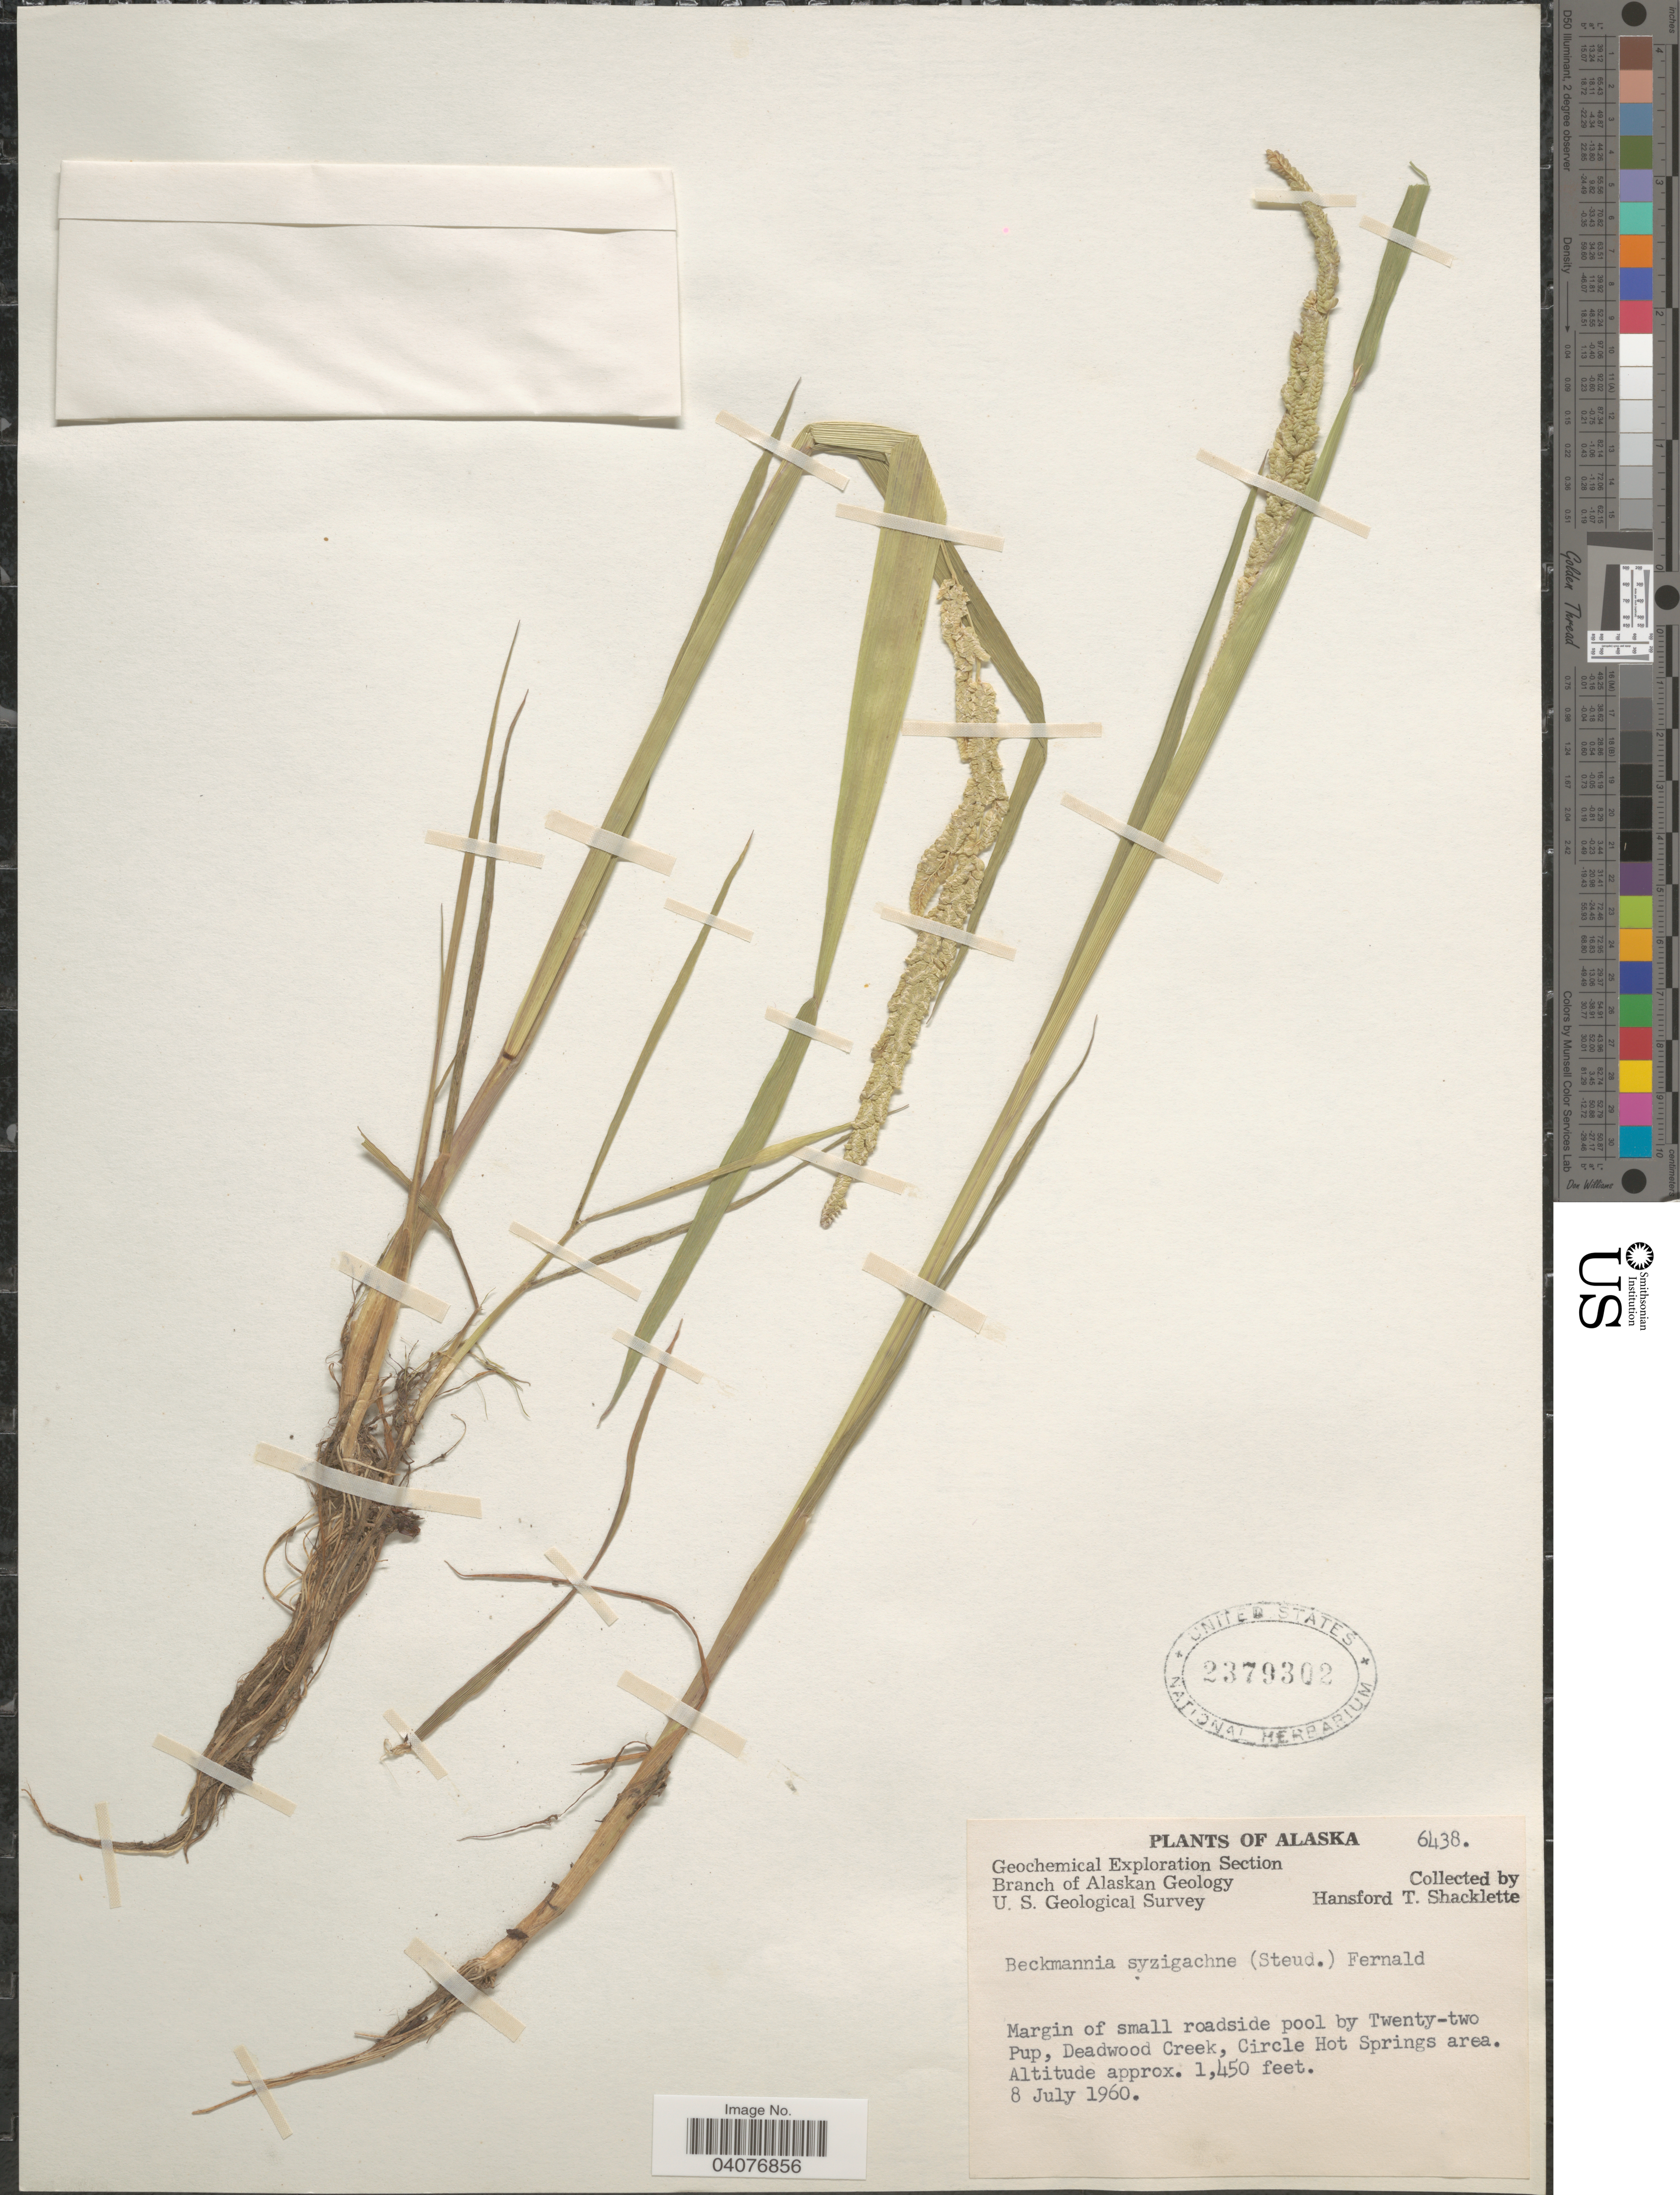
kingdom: Plantae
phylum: Tracheophyta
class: Liliopsida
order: Poales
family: Poaceae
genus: Beckmannia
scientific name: Beckmannia syzigachne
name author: (Steud.) Fernald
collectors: H. Shacklette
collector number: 6438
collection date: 1960-07-08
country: United States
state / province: Alaska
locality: Geochemical Exploration Section Branch of Alaskan Geology U. S. Geological Survey. Margin of small roadside pool by Twenty-two Pup, Deadwood Creek, Circle Hot Springs area.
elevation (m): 442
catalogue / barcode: US 2379302